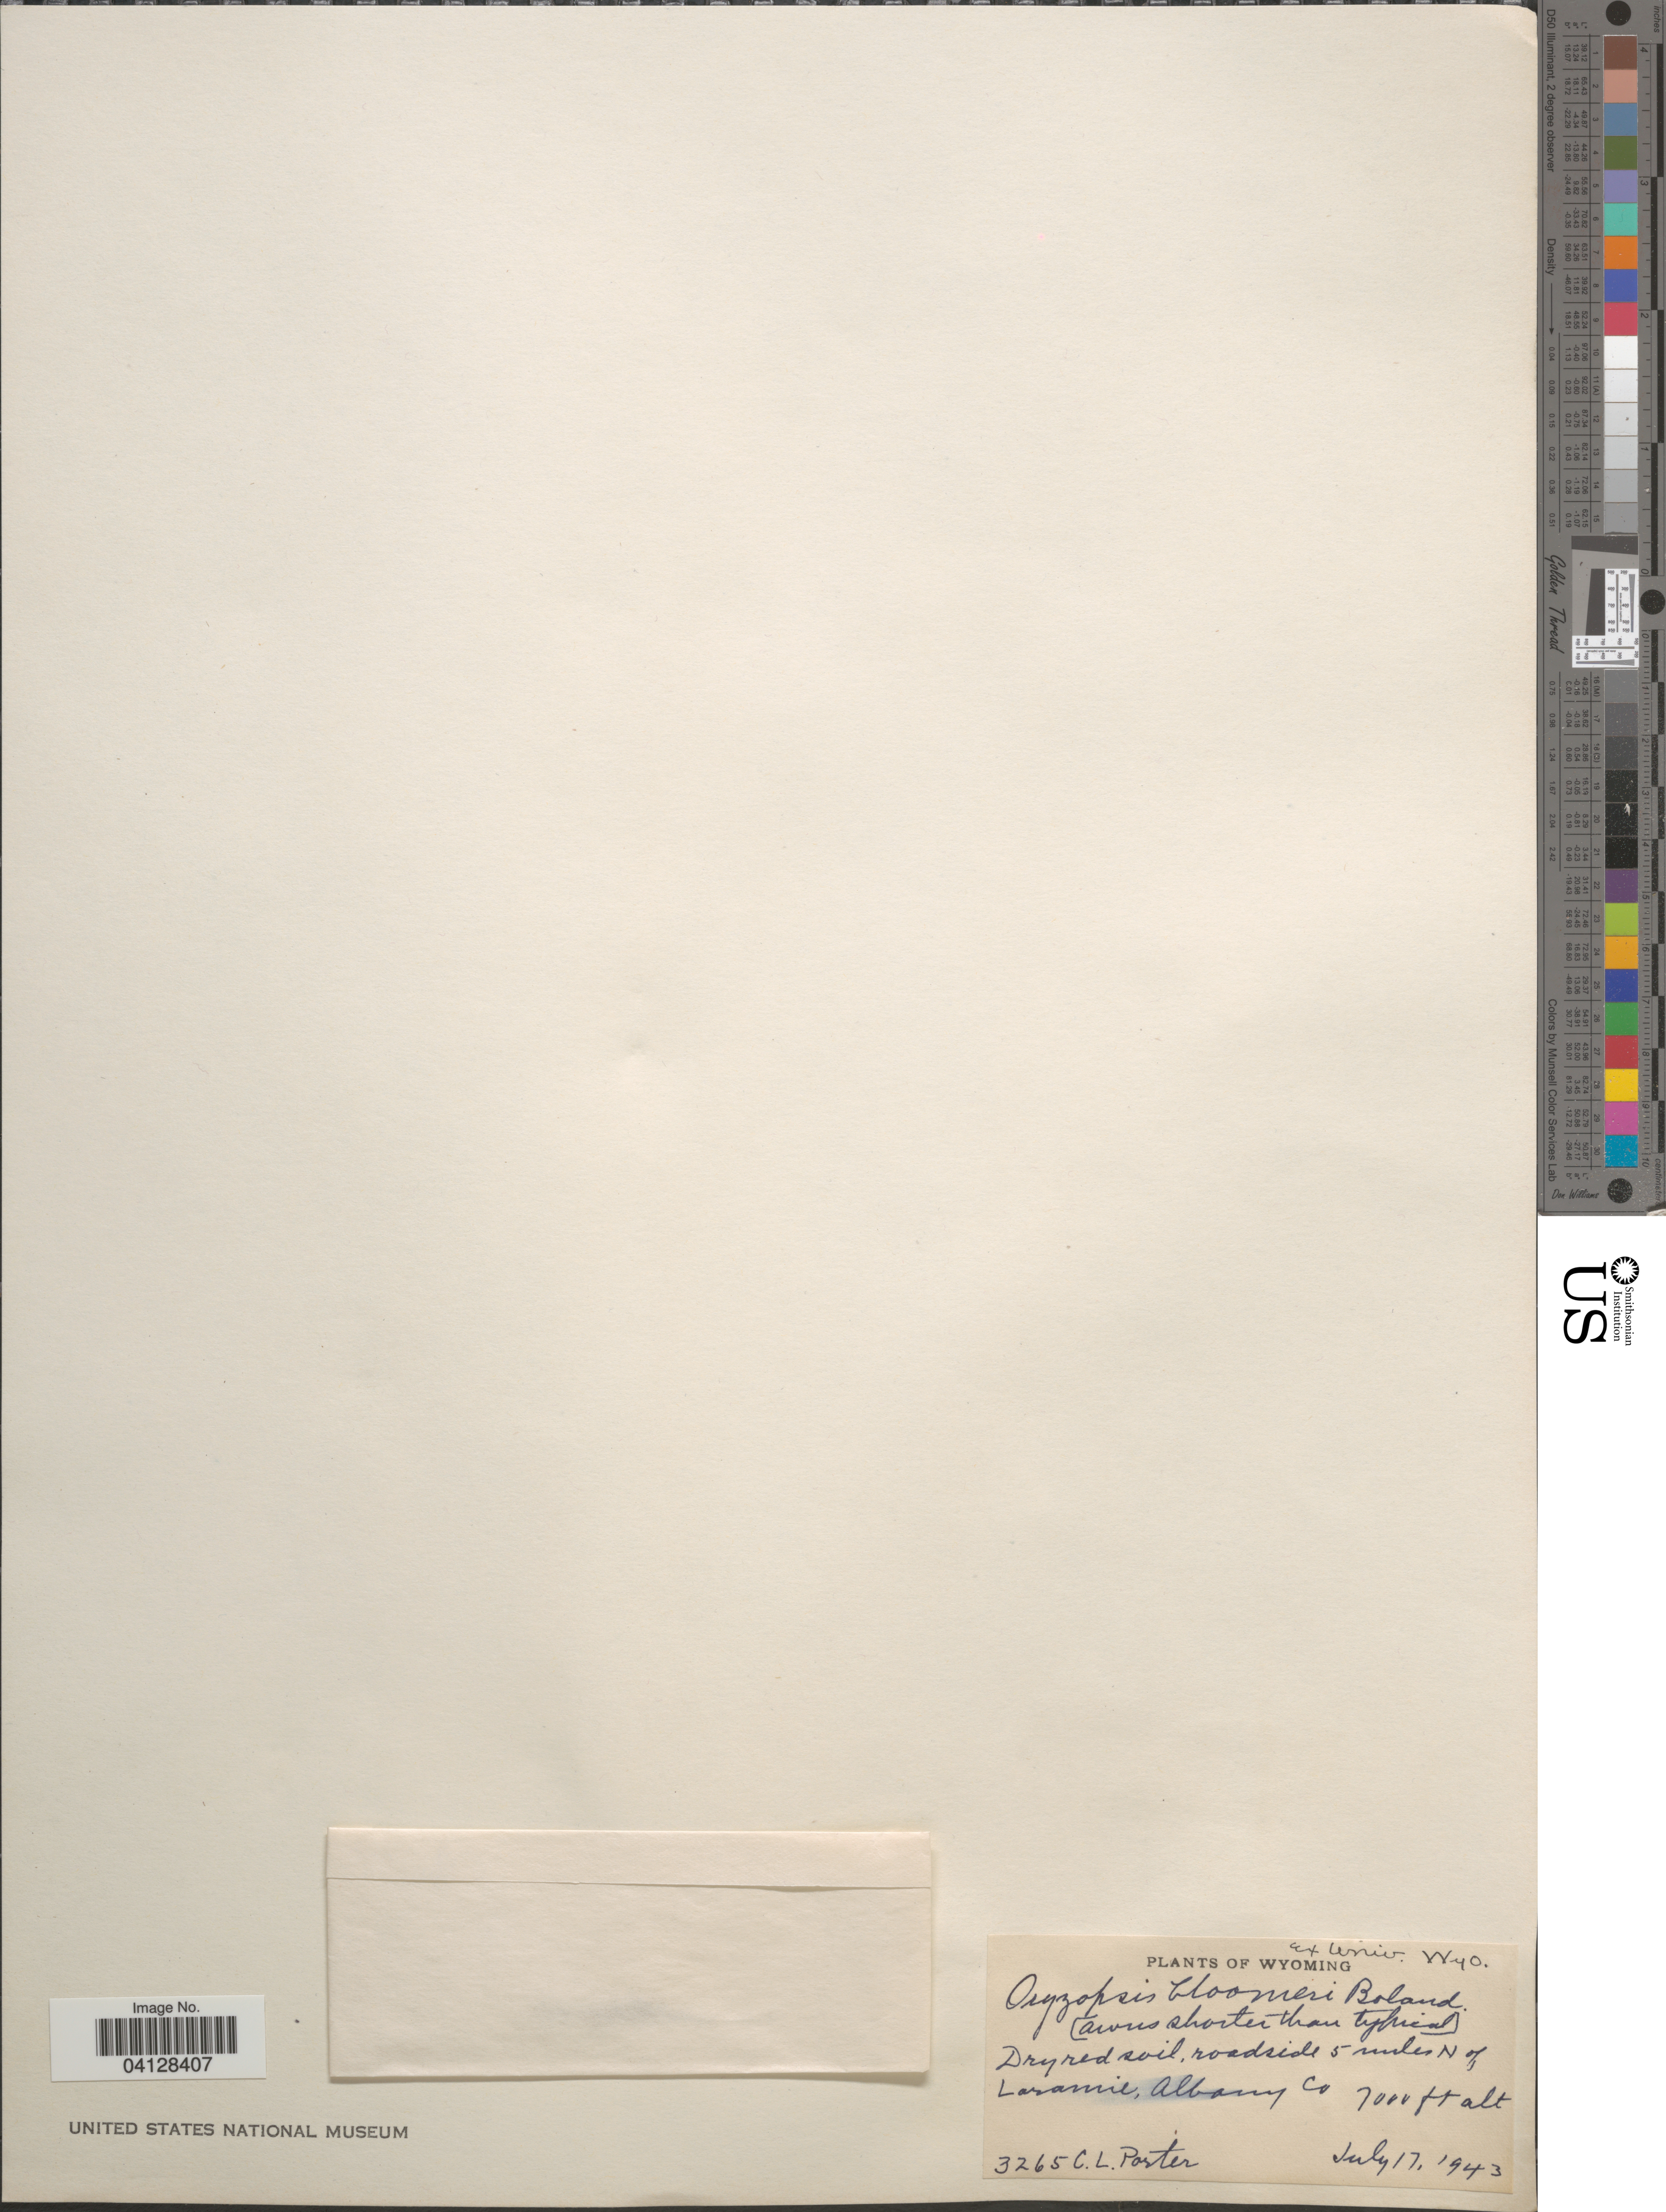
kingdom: Plantae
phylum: Tracheophyta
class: Liliopsida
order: Poales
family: Poaceae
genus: Oryzopsis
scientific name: Oryzopsis bloomeri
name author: (Bol.) Ricker ex Piper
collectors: C. L. Porter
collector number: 3265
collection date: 1943-07-17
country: United States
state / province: Wyoming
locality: Roadside 5 miles N of Laramie, Albany Co.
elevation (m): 2134